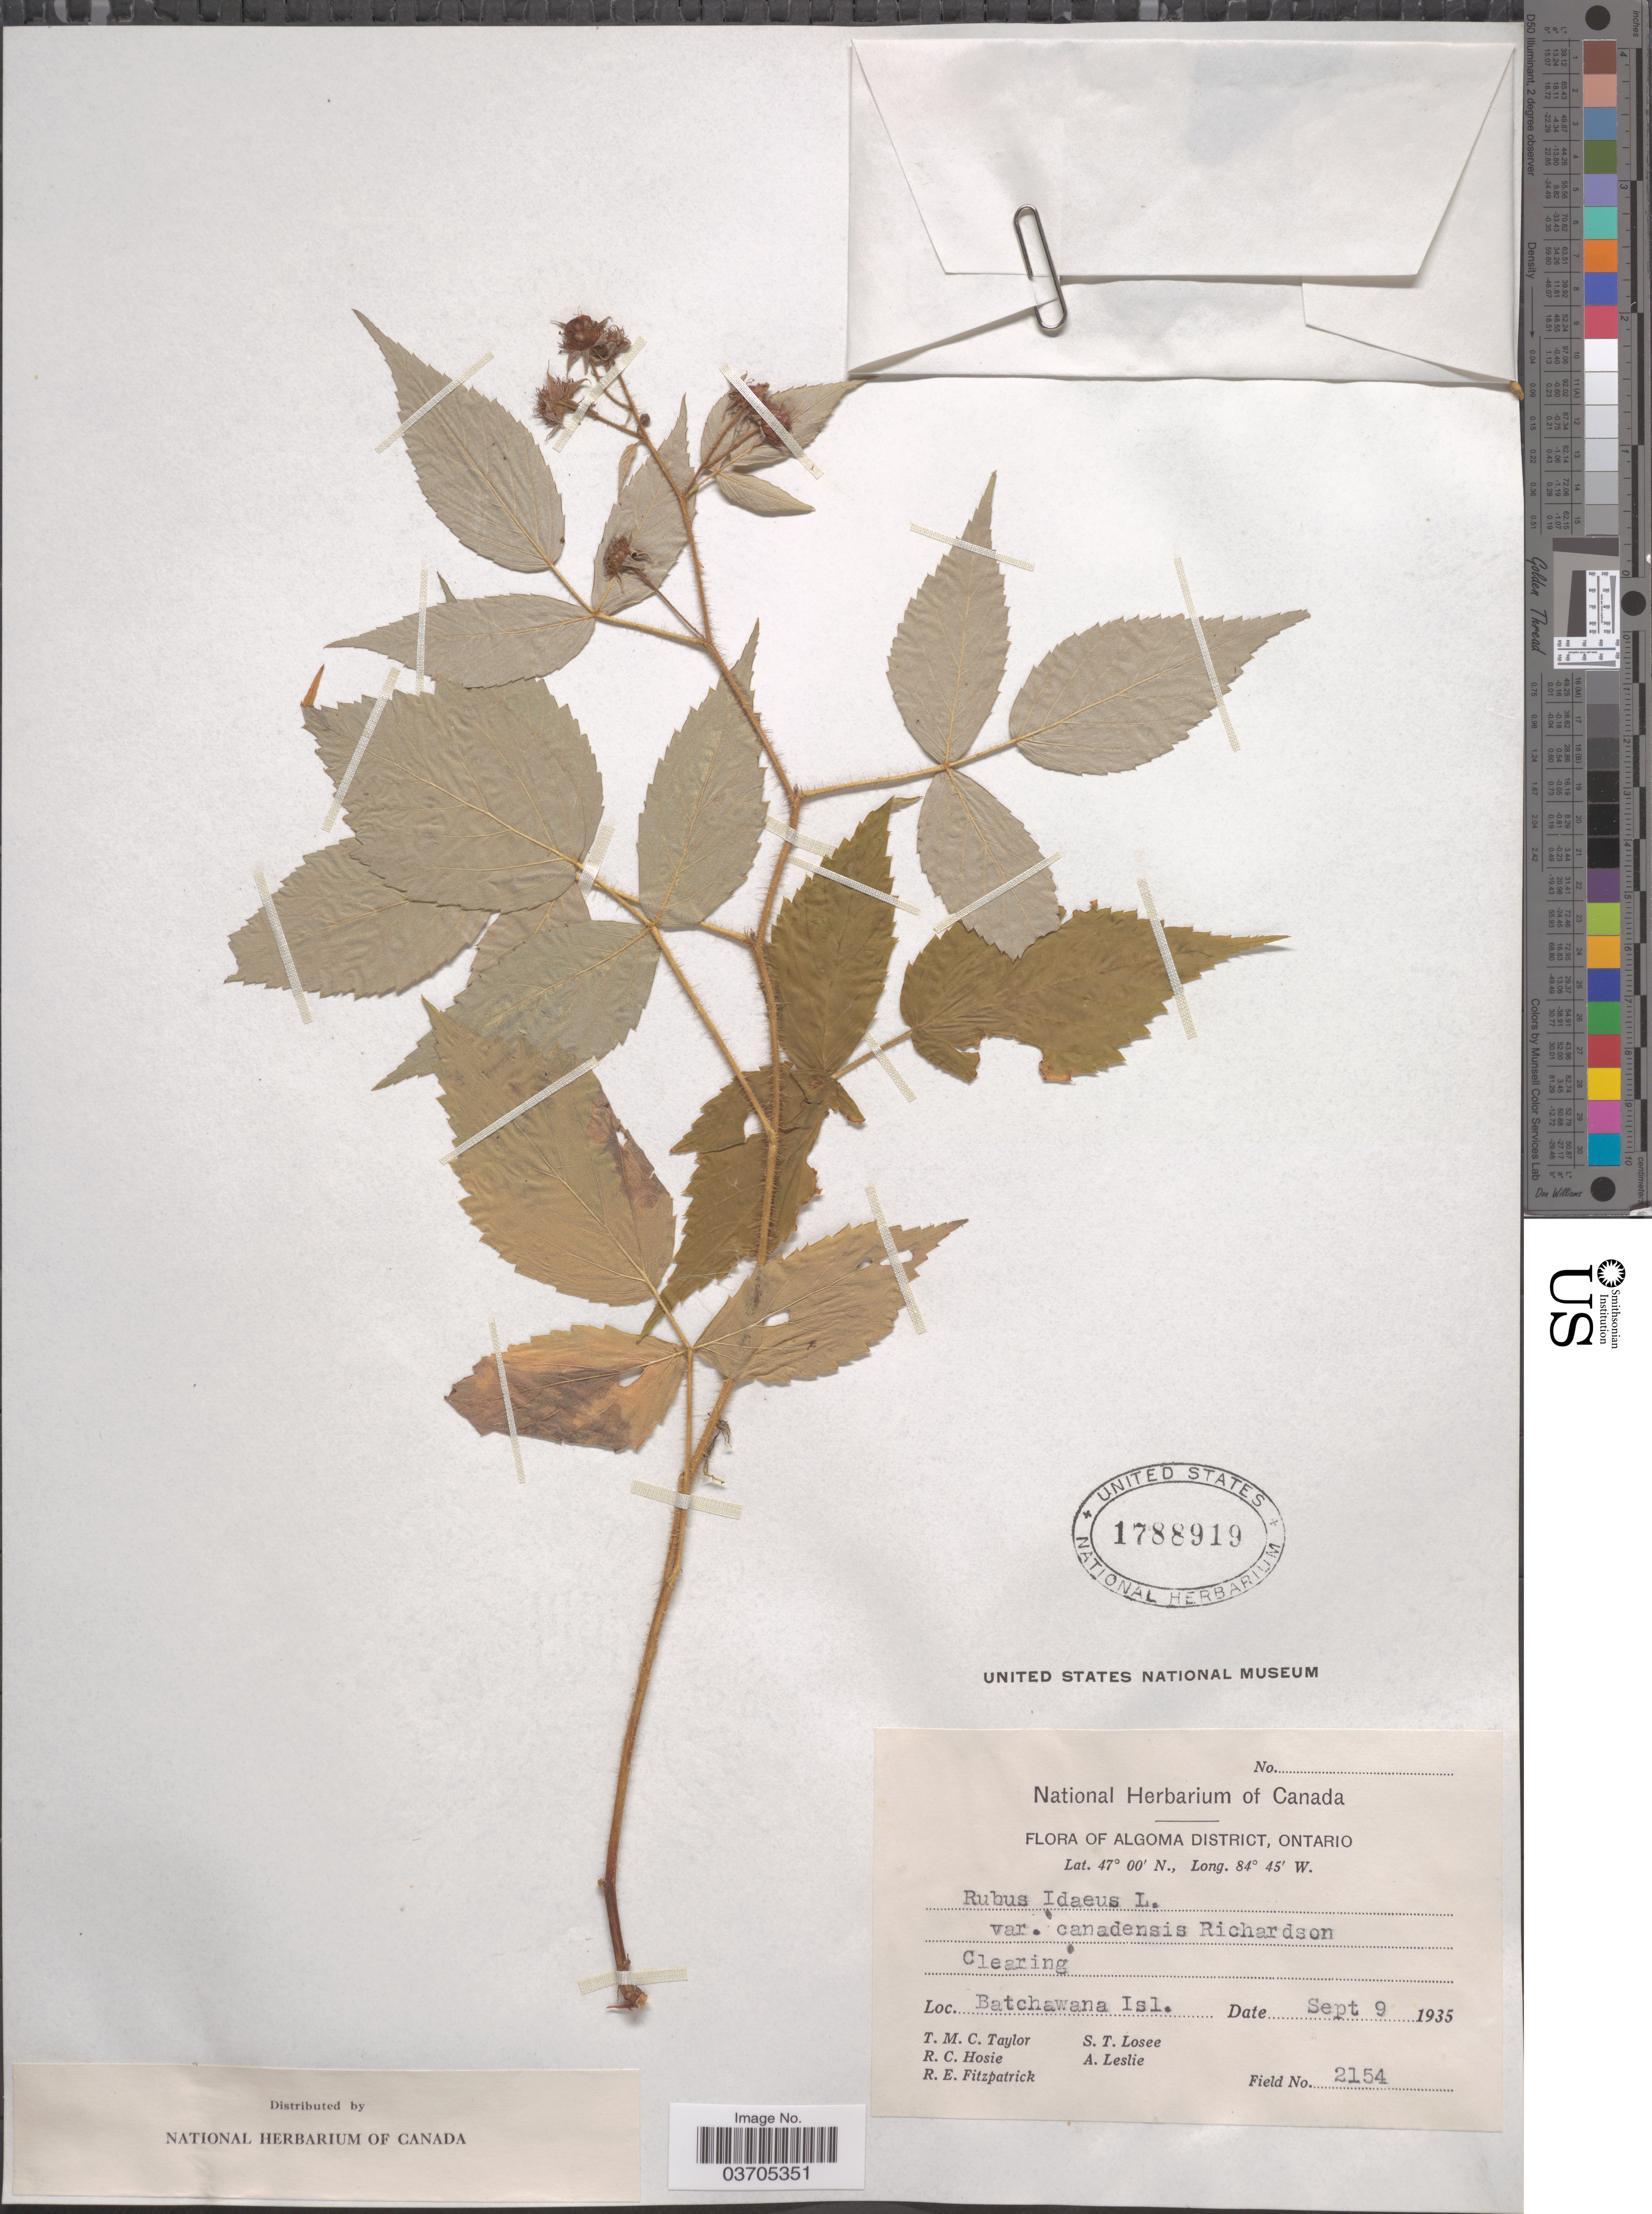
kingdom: Plantae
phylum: Tracheophyta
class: Magnoliopsida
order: Rosales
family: Rosaceae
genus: Rubus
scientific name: Rubus idaeus var. canadensis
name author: Richardson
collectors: T. M. C. Taylor, R. Hosie, R. Fitzpatrick, S. Losee & A. Leslie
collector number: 2154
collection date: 1935-09-09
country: Canada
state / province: Ontario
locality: Algoma District. Batchawana Isl.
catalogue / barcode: US 1788919